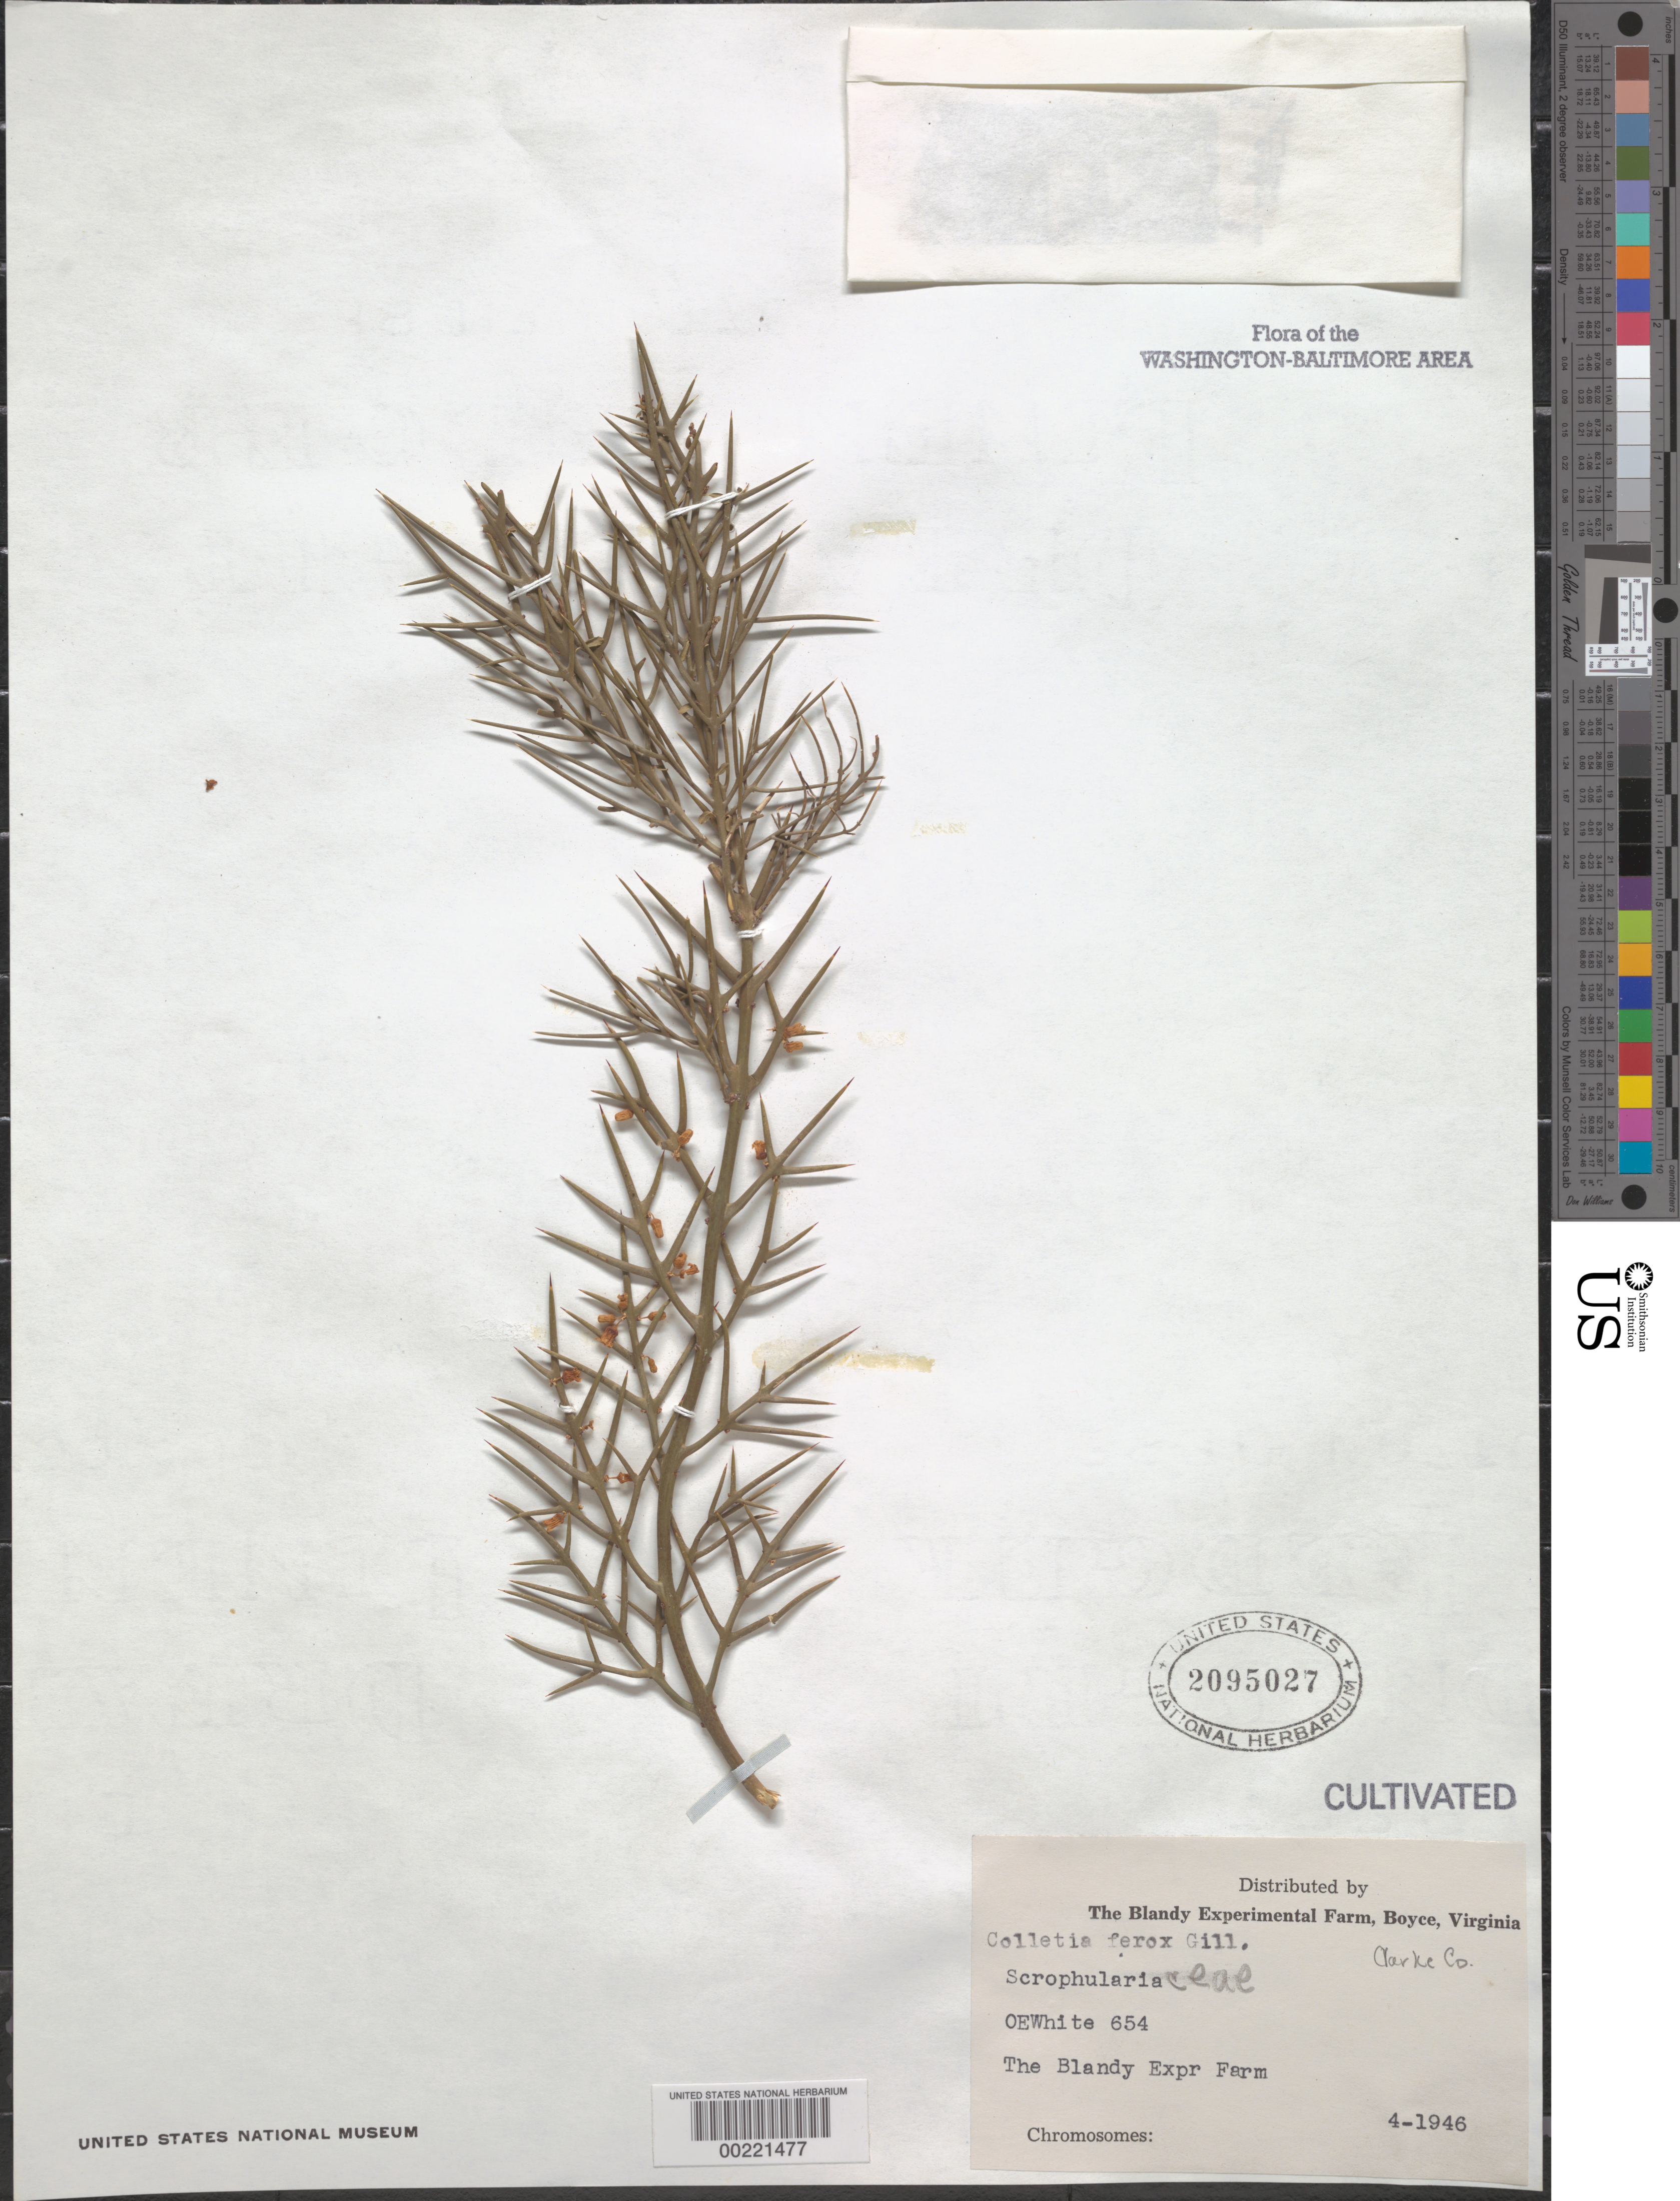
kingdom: Plantae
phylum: Tracheophyta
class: Magnoliopsida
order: Rosales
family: Rhamnaceae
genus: Colletia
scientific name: Colletia ferox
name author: Gillies & Hook.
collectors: O. E. White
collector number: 654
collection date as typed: Apr 1946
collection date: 1946-04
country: United States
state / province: Virginia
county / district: Clarke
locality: Boyce, the Blandy Experimental Farm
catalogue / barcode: US 2095027